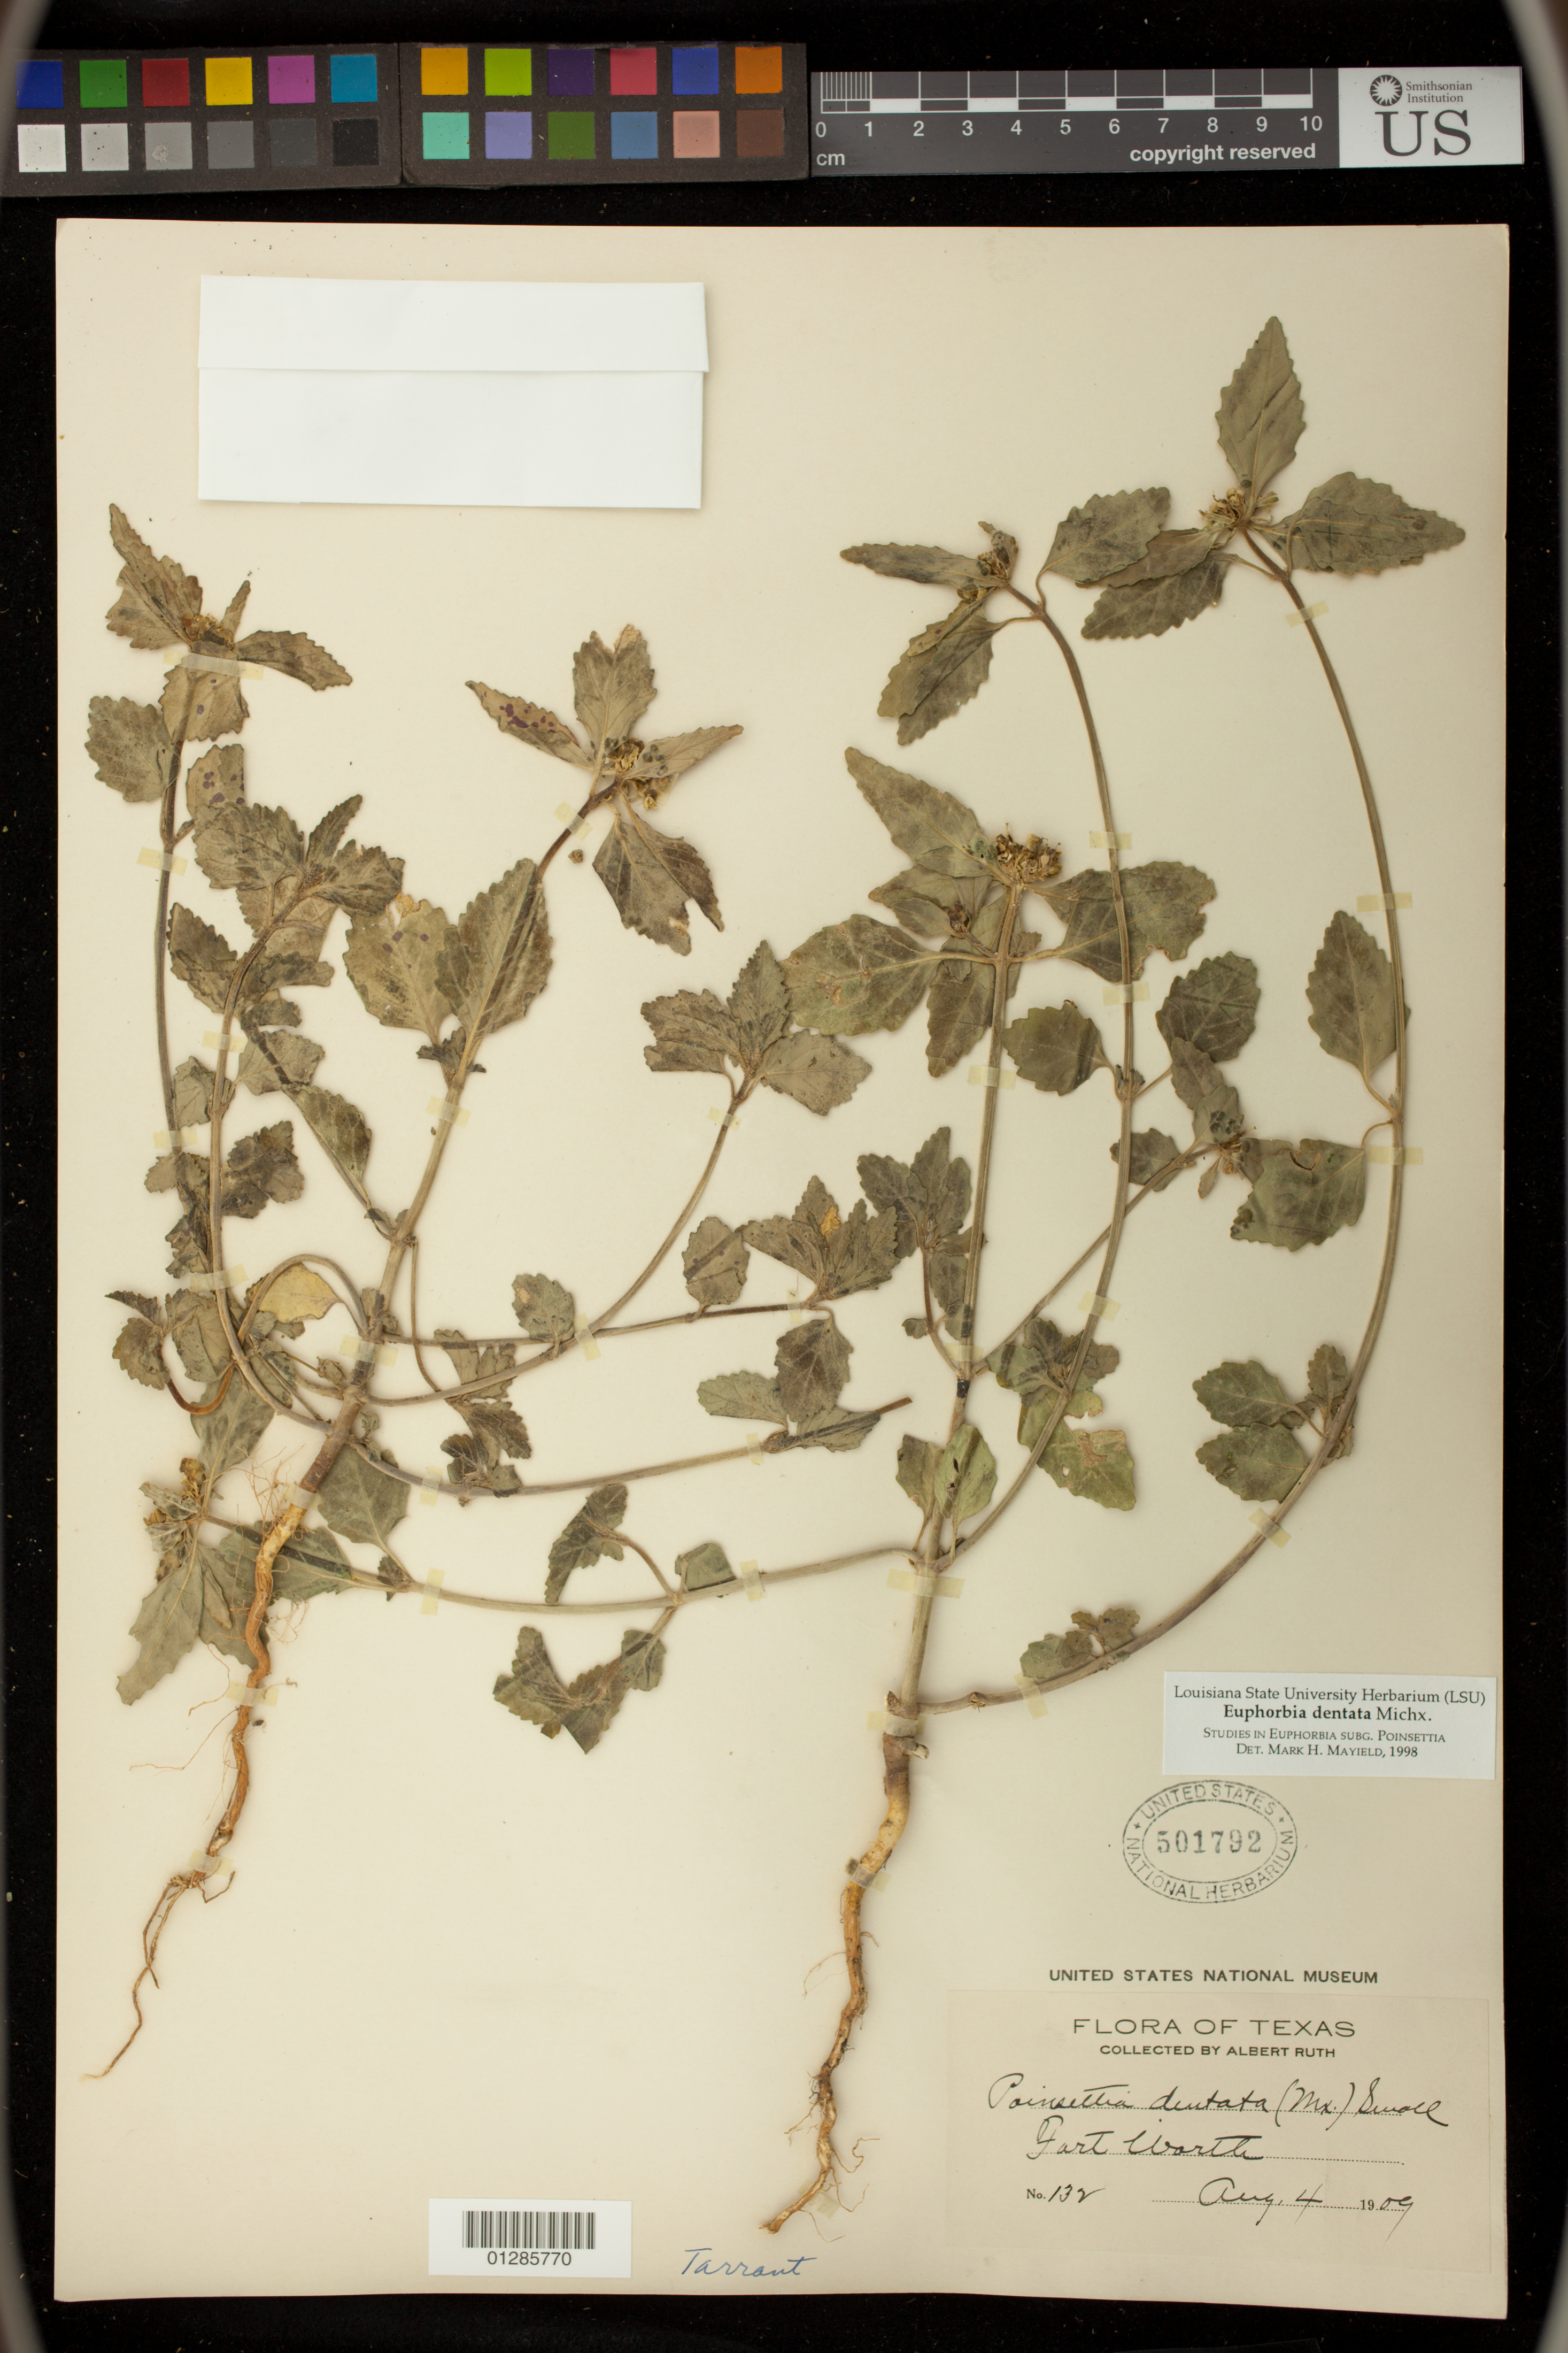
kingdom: Plantae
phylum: Tracheophyta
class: Magnoliopsida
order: Malpighiales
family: Euphorbiaceae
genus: Euphorbia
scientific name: Euphorbia dentata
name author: Michx.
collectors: A. Ruth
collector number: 132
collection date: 1909-08-04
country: United States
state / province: Texas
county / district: Tarrant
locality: Fort Worth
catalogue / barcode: US 501792